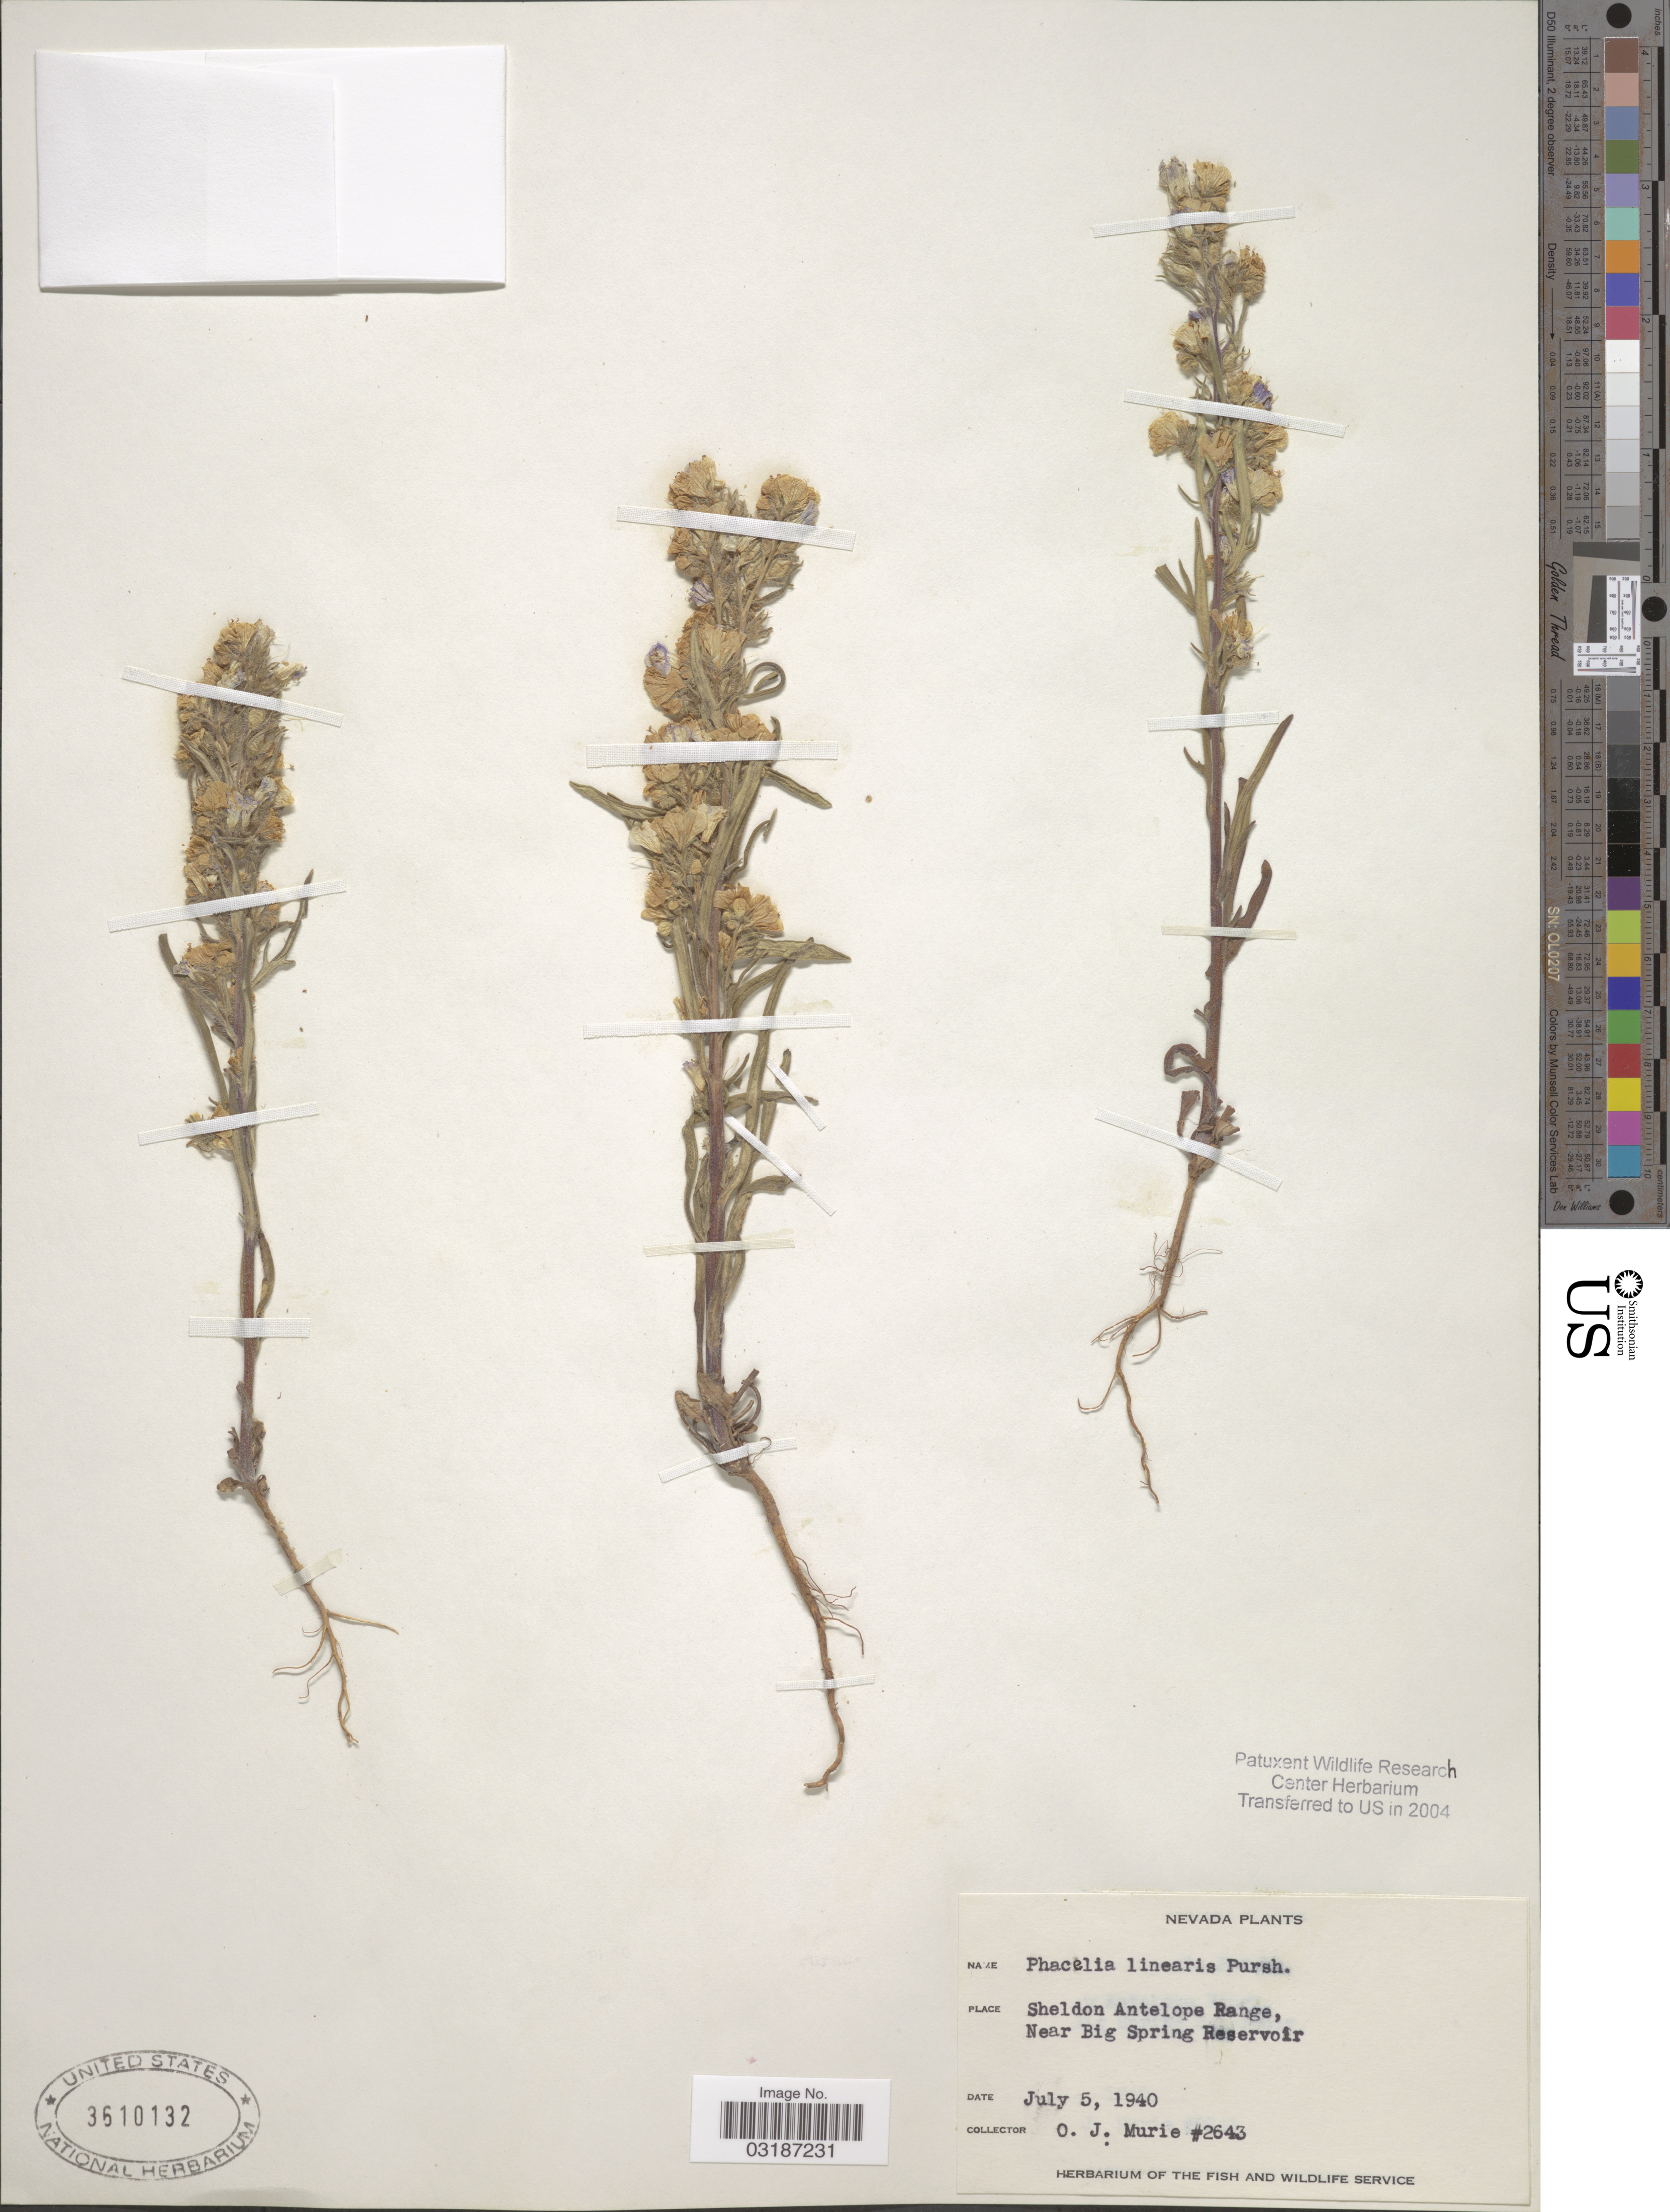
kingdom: Plantae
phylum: Tracheophyta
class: Magnoliopsida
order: Boraginales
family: Hydrophyllaceae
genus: Phacelia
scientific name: Phacelia linearis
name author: (Pursh) Holz.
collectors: O. Murie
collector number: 2643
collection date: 1940-07-05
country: United States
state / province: Nevada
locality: Sheldon Antelope Range, Near Big Spring Reservoir.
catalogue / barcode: US 3610132